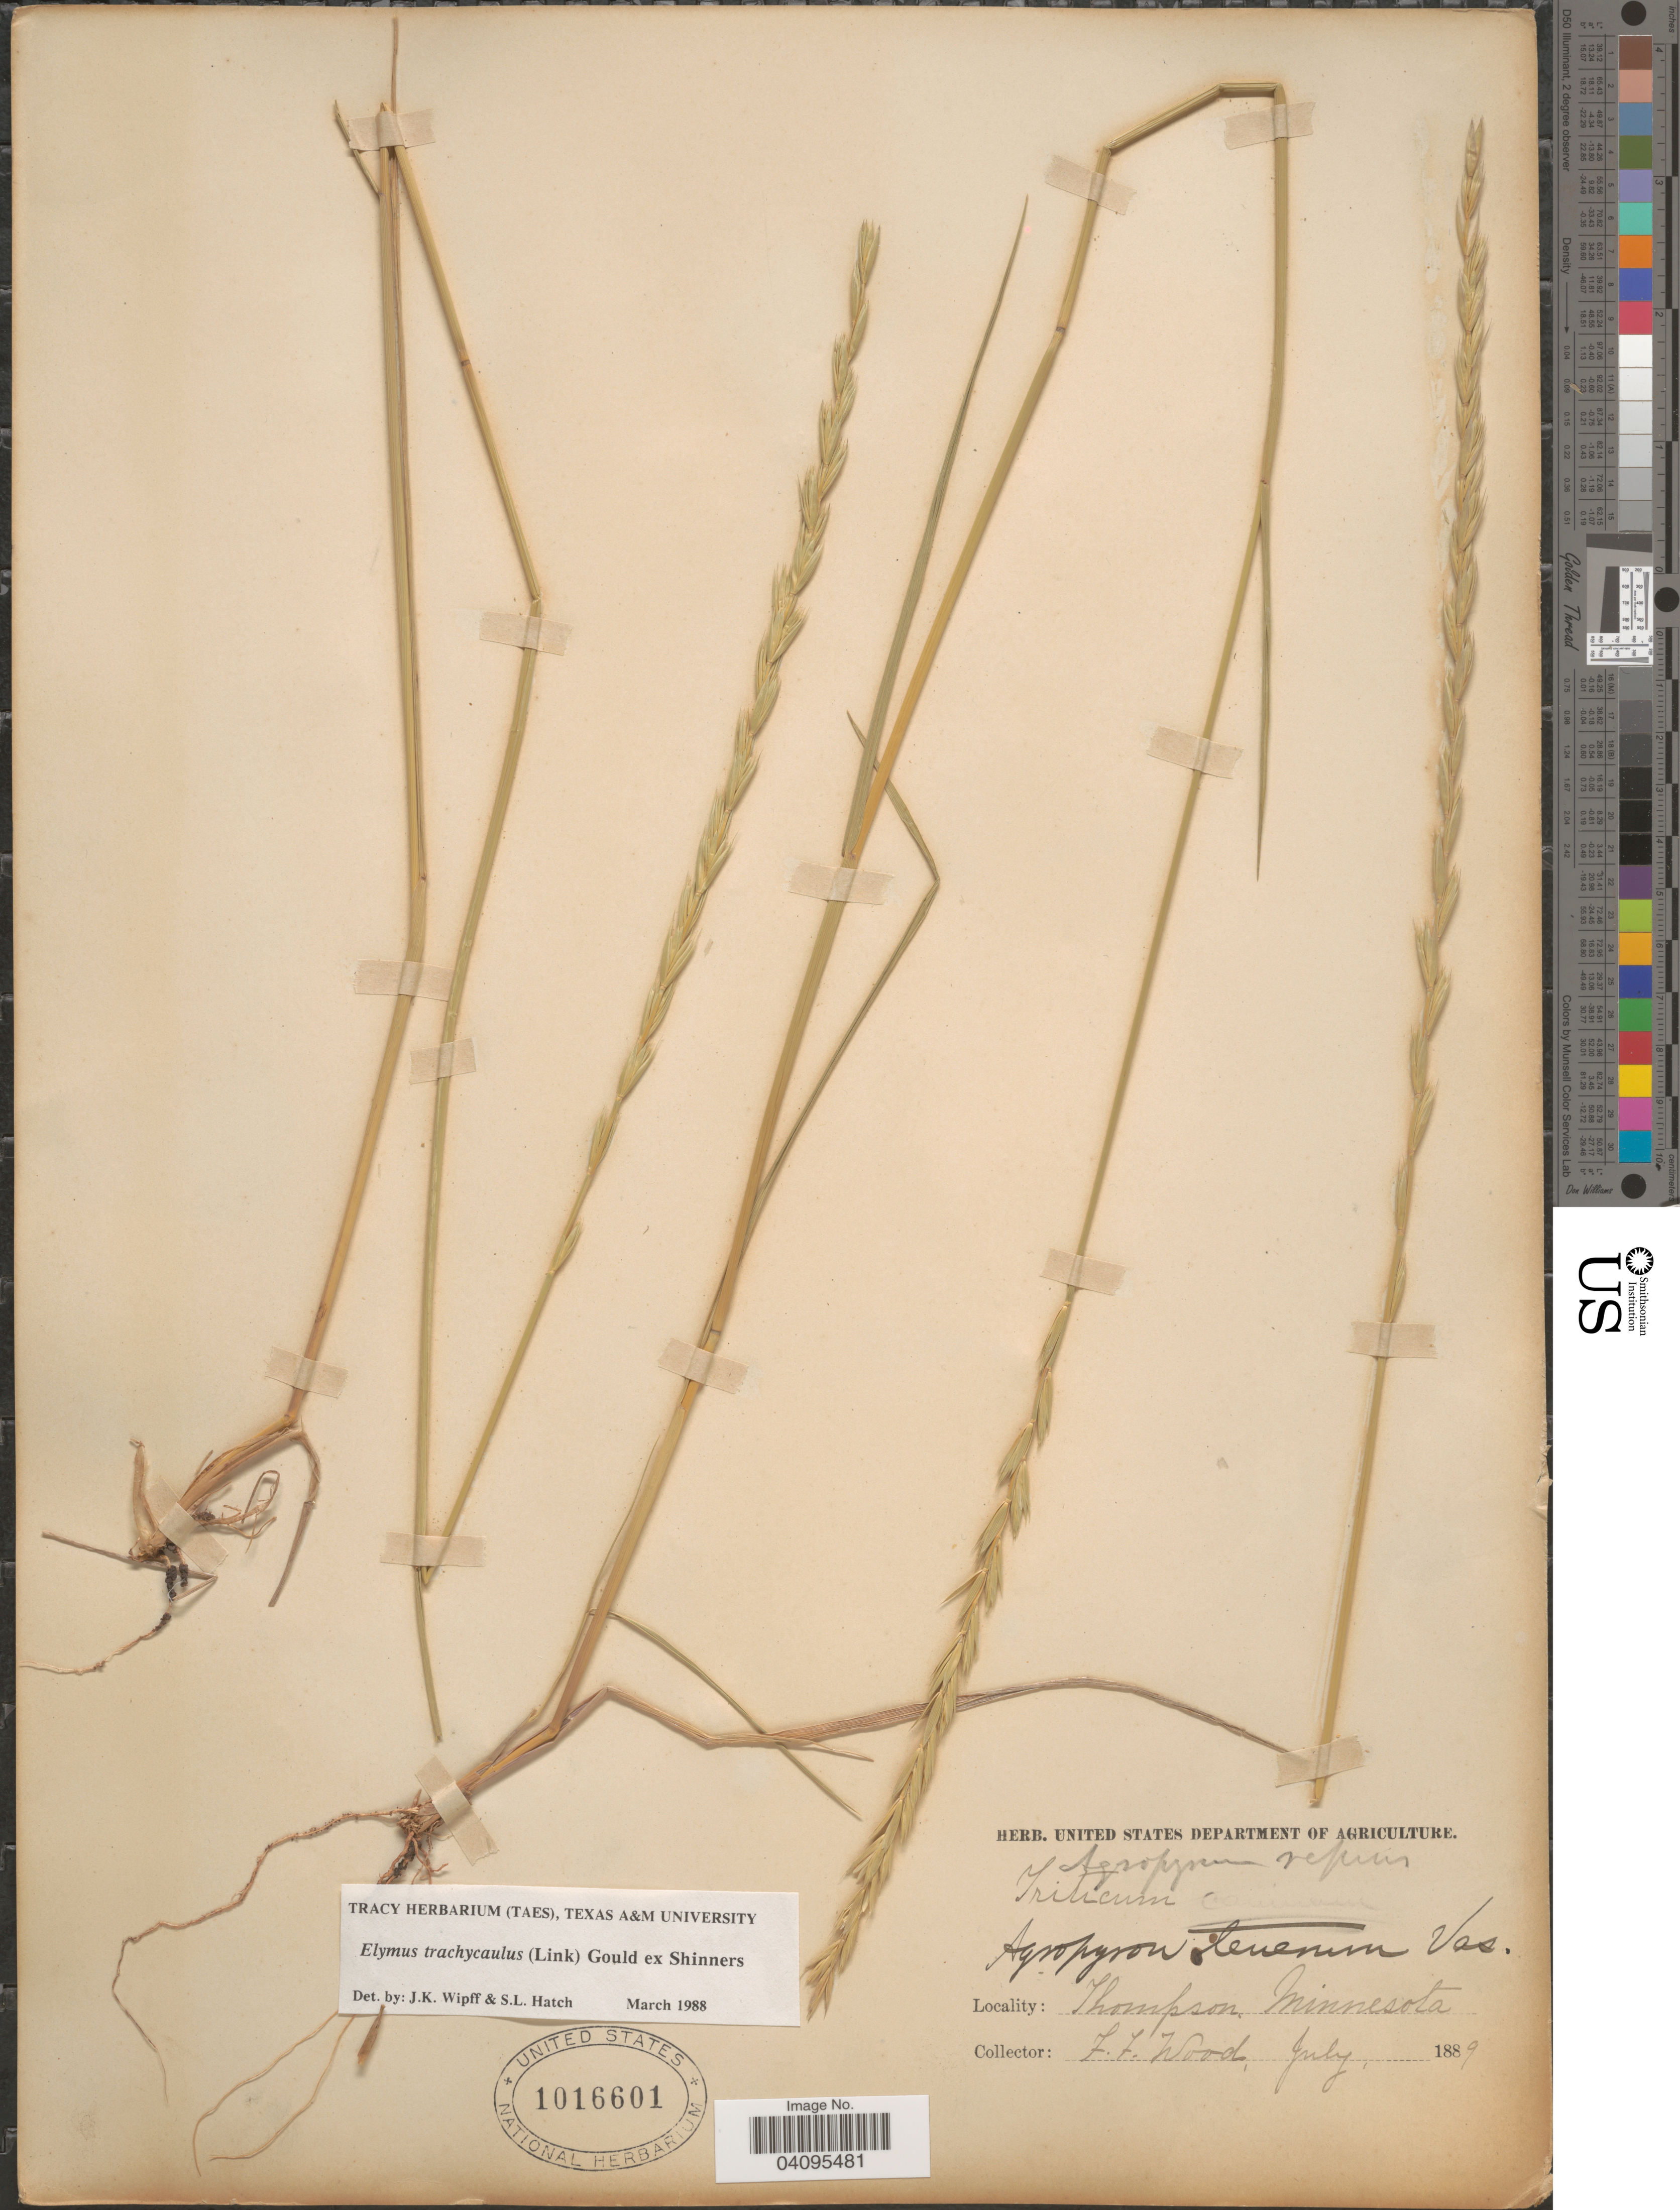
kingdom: Plantae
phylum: Tracheophyta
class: Liliopsida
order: Poales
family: Poaceae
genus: Elymus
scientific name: Elymus trachycaulus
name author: (Link) Gould ex Shinners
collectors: F. Wood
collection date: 1889-07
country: United States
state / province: Minnesota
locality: Thompson.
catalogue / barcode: US 1016601